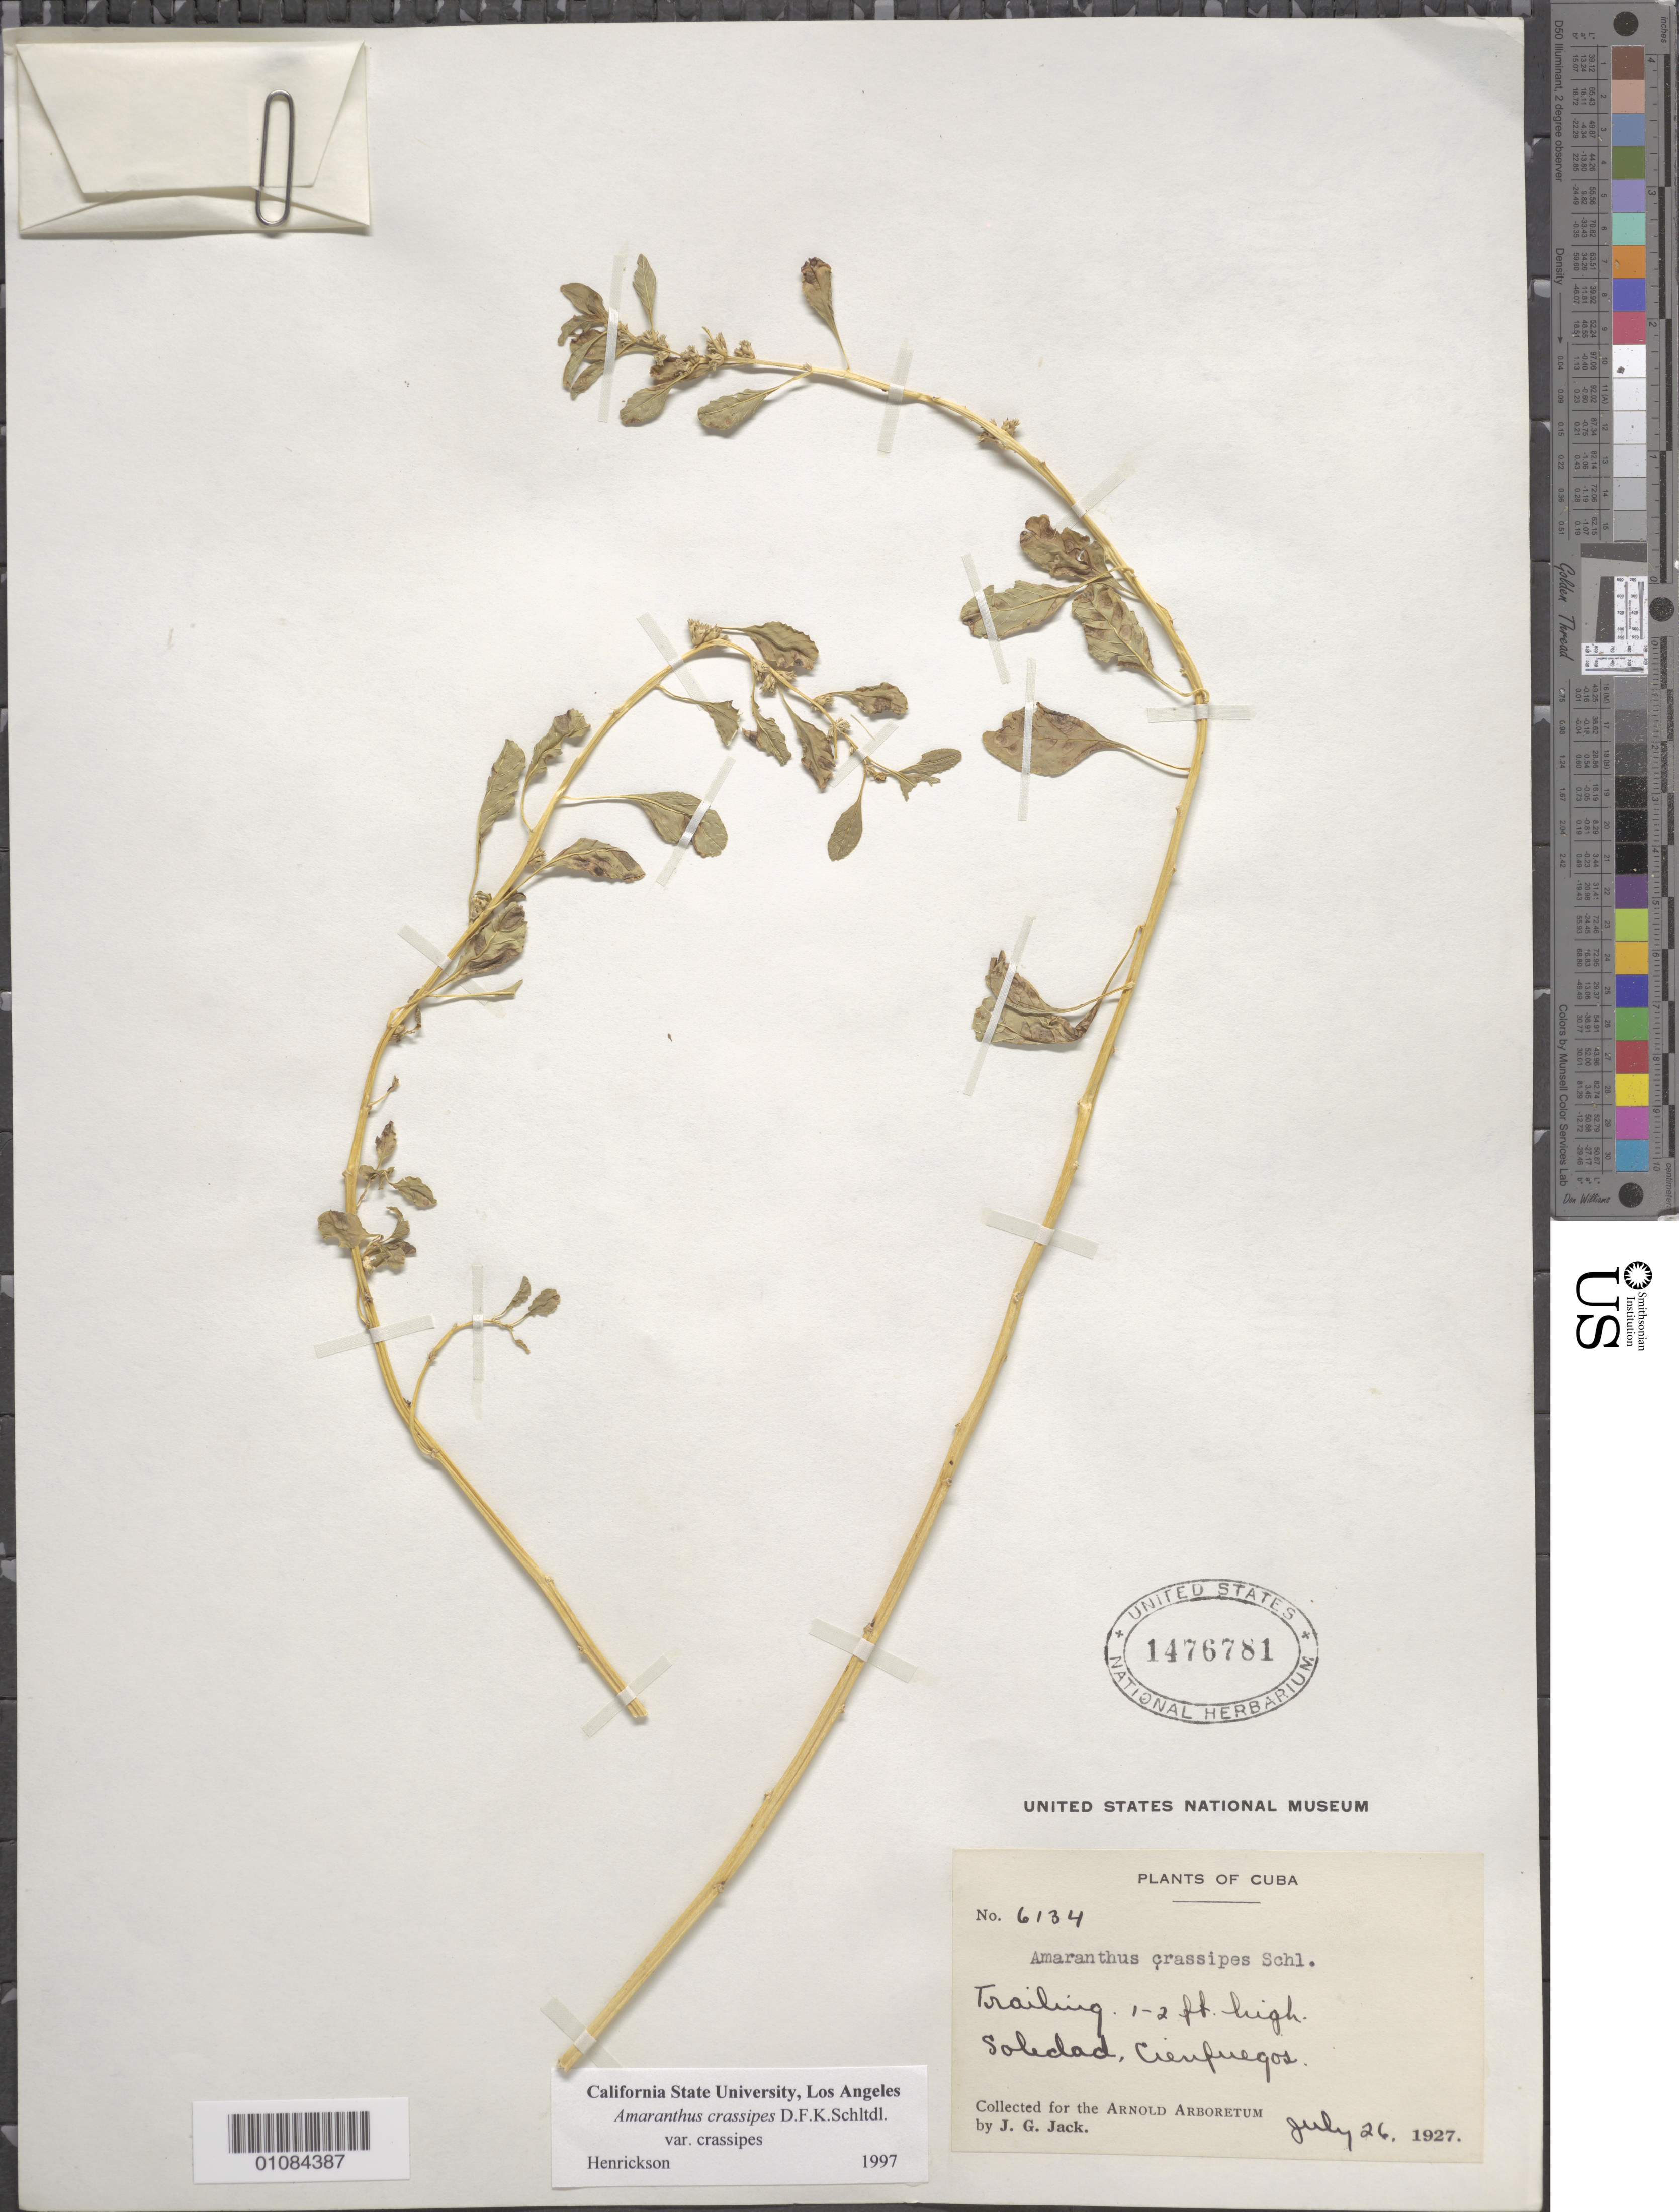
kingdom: Plantae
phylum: Tracheophyta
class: Magnoliopsida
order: Caryophyllales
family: Amaranthaceae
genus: Amaranthus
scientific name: Amaranthus crassipes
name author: Schltdl.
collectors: J. G. Jack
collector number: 6134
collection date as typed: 26 Jul 1927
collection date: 1927-07-26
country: Cuba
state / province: Cienfuegos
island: Cuba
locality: Cienfuegos, Soledad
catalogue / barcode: US 1476781